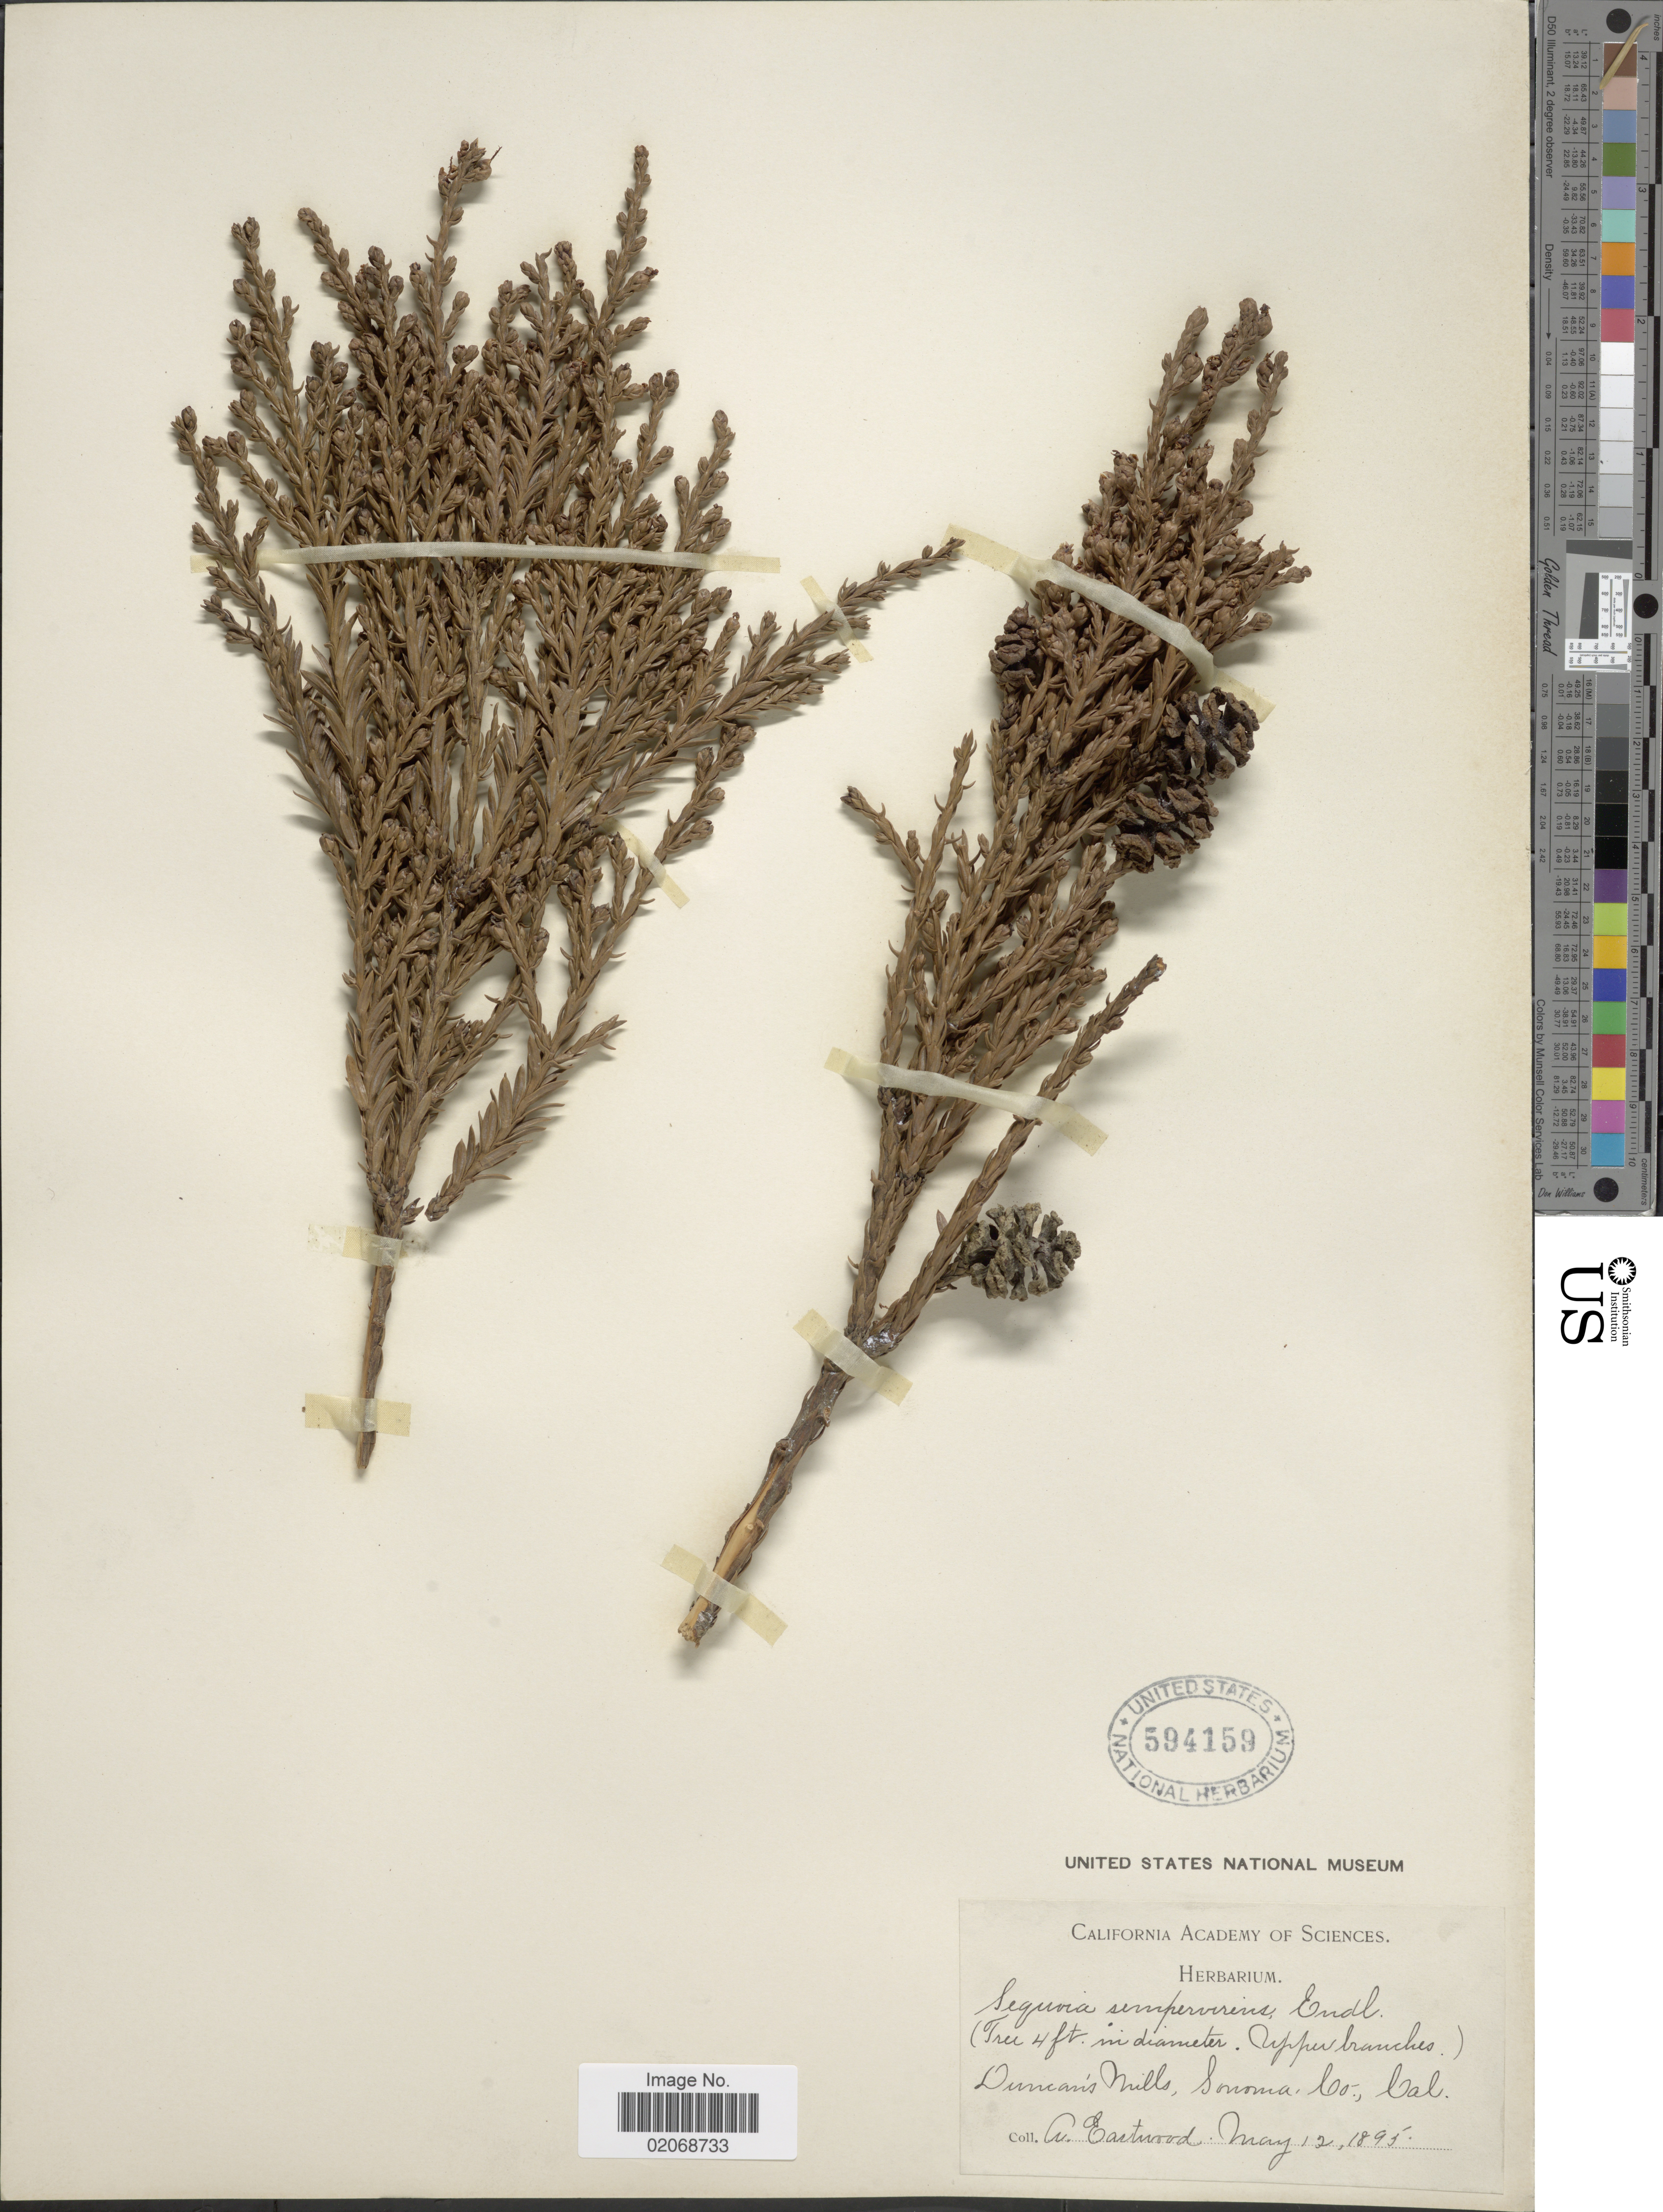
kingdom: Plantae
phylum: Tracheophyta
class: Pinopsida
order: Pinales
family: Cupressaceae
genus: Sequoia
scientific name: Sequoia sempervirens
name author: (D. Don) Endl.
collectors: A. Eastwood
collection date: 1895-05-12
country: United States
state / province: California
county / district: Sonoma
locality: Duncan's Hills, Sonoma Co.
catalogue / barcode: US 594159